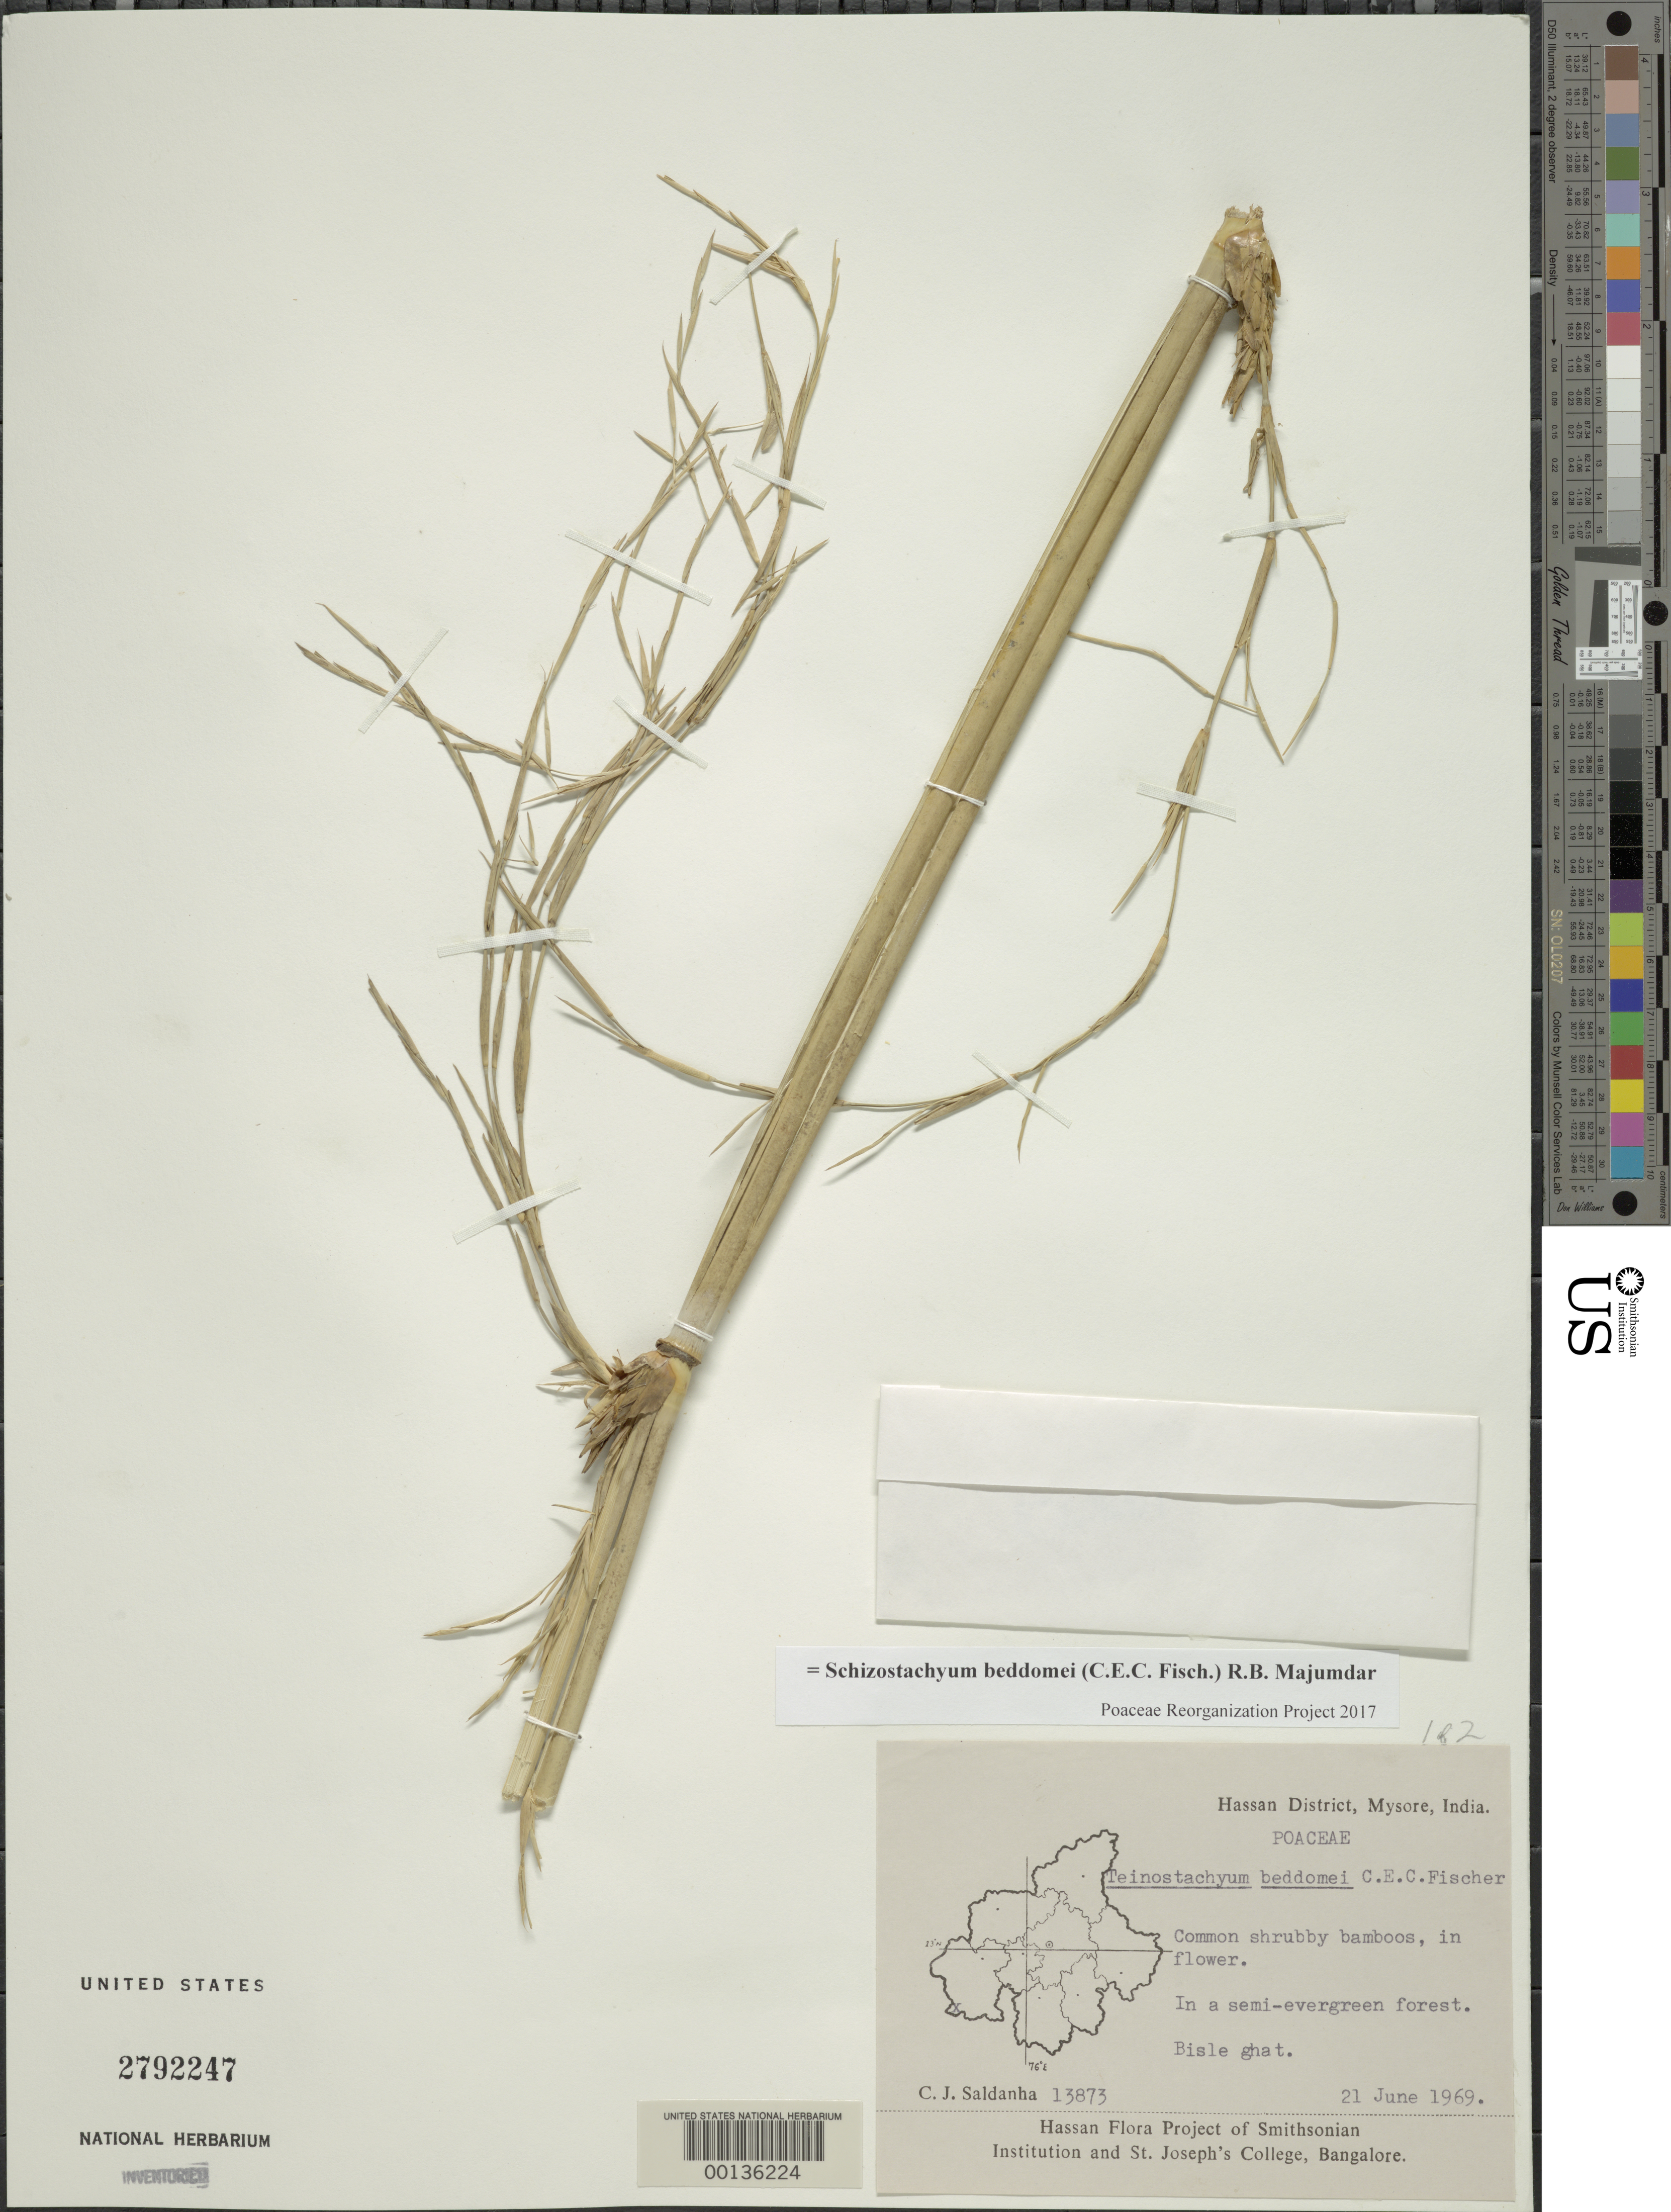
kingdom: Plantae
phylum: Tracheophyta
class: Liliopsida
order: Poales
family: Poaceae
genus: Schizostachyum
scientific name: Schizostachyum beddomei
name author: (C.E.C. Fisch.) R.B. Majumdar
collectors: C. J. Saldanha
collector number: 13873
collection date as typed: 21 Jun 1969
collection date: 1969-06-21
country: India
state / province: Karnataka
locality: Hassan, bisle ghat, mysore state [mysore state = karnataka.]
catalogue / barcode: US 2792247